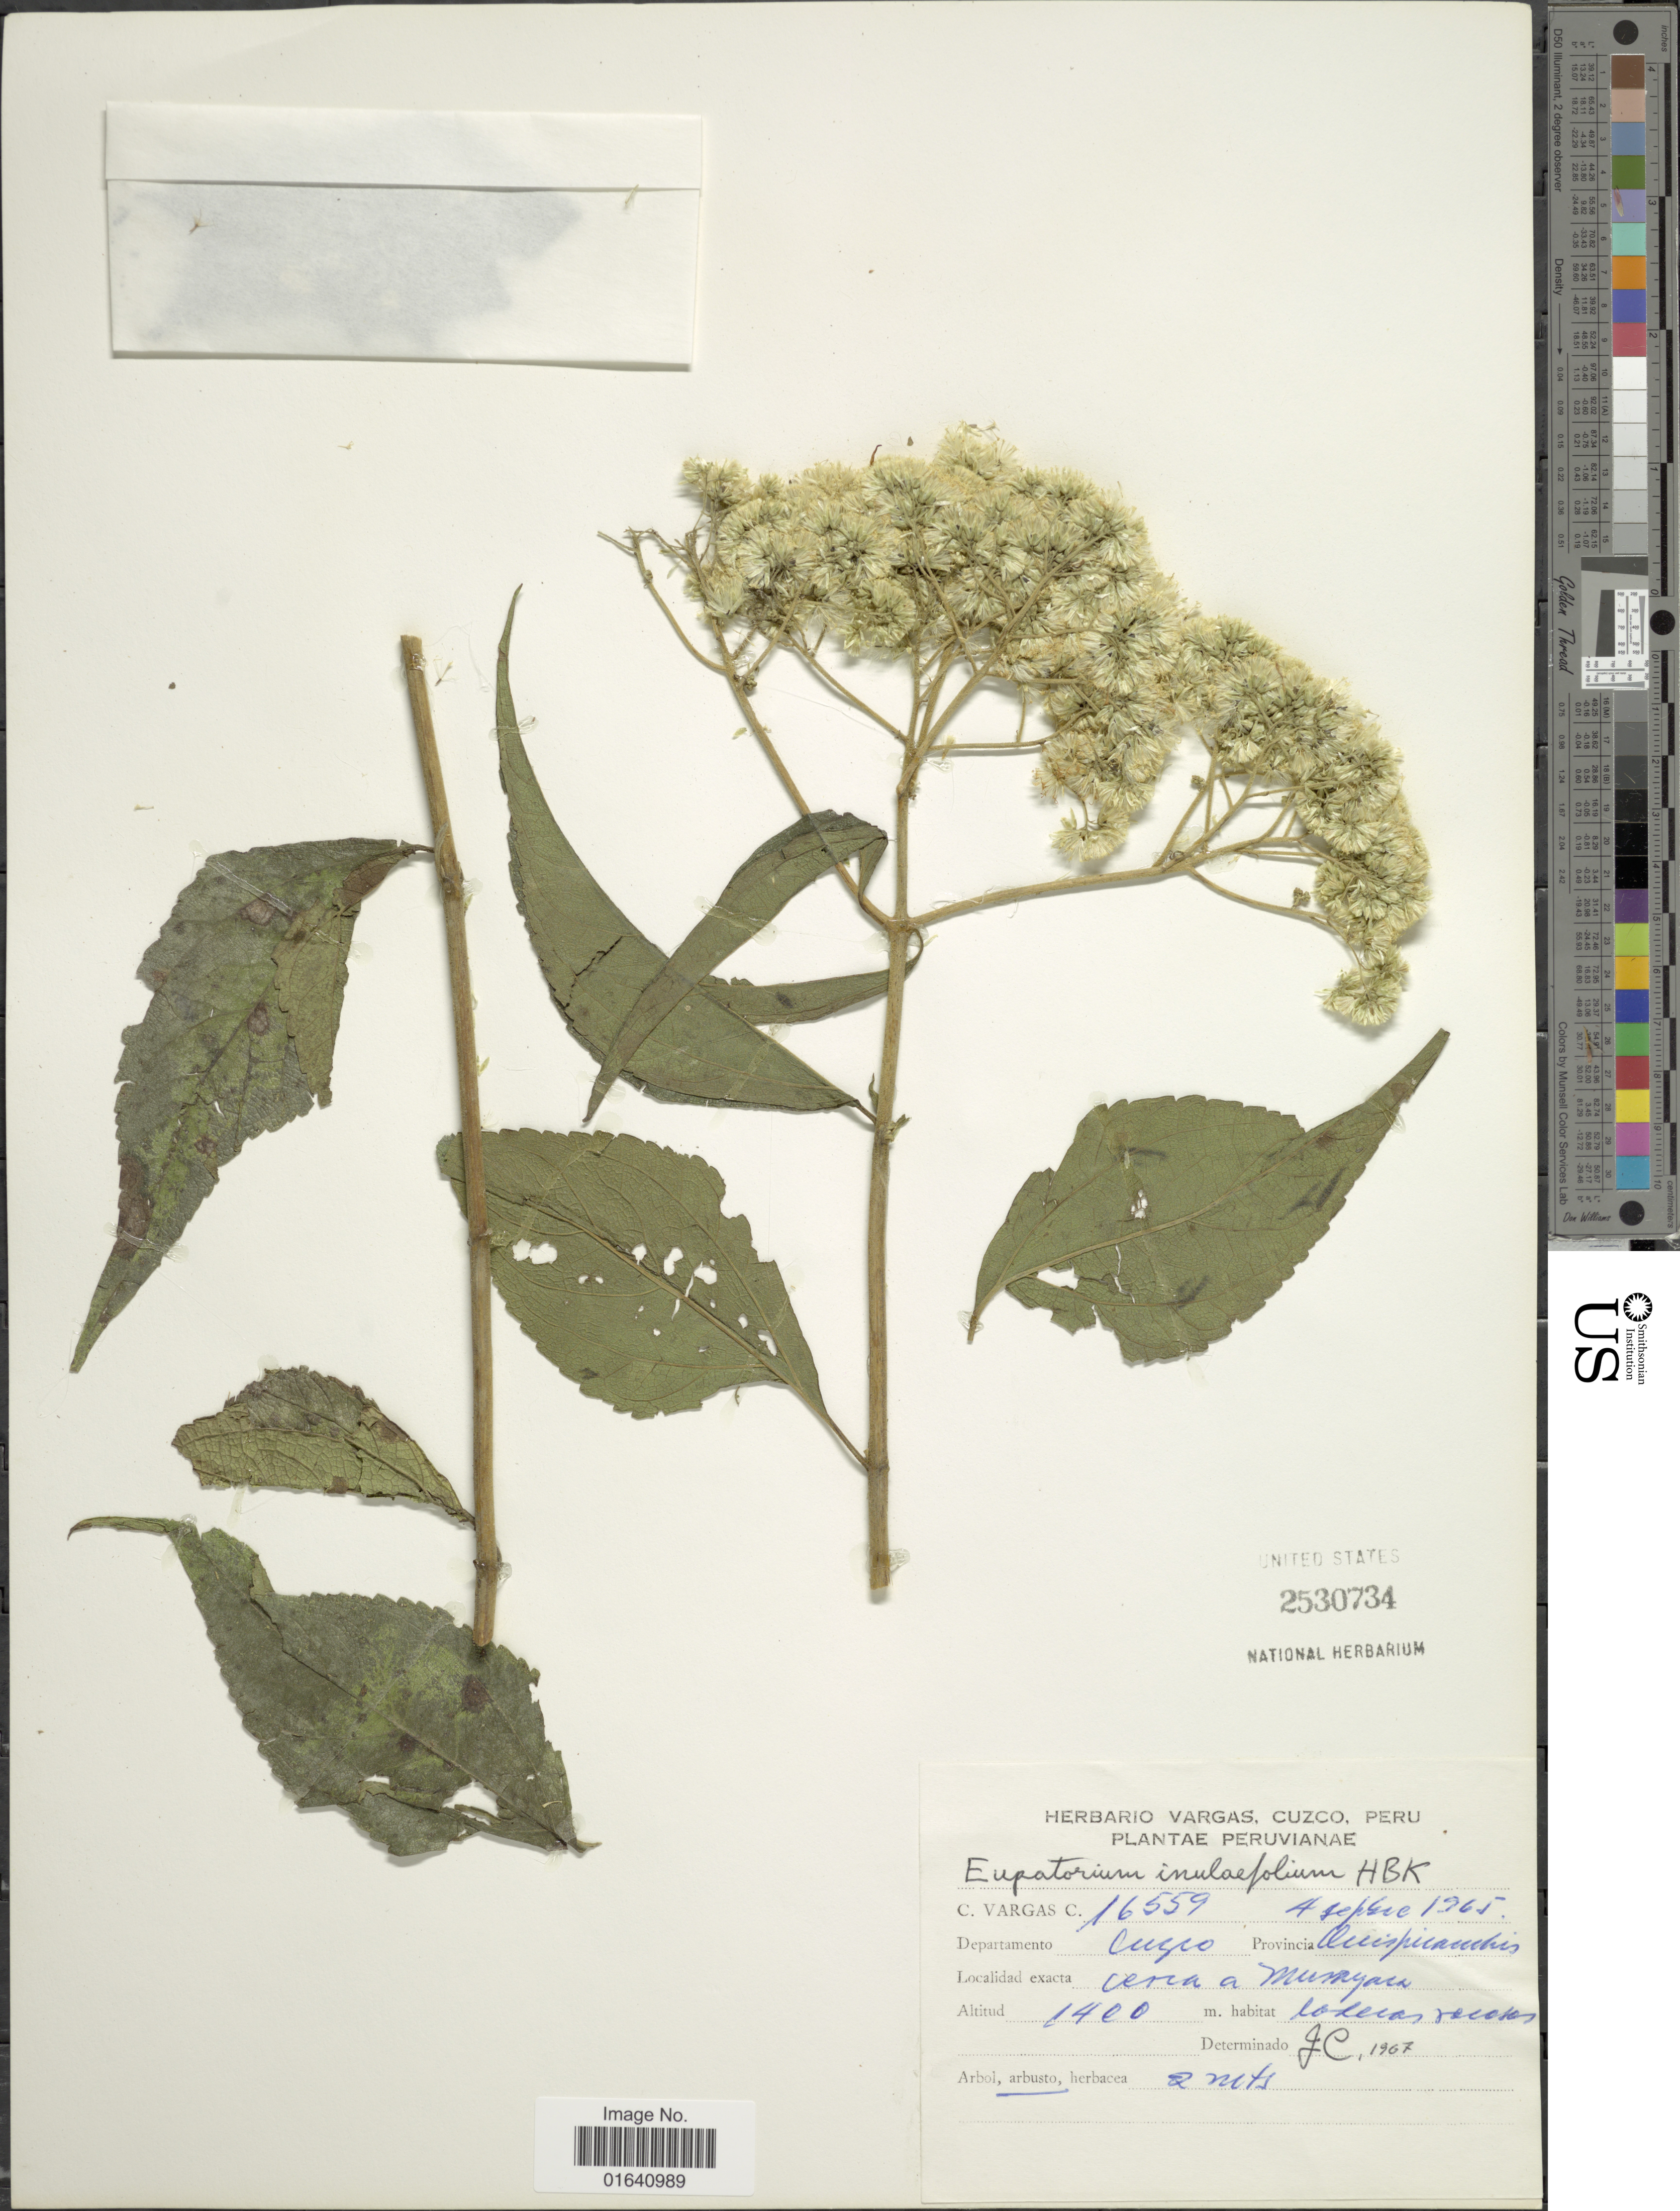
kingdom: Plantae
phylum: Tracheophyta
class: Magnoliopsida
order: Asterales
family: Asteraceae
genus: Austroeupatorium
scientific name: Austroeupatorium decemflorum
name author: (DC.) R.M. King & H. Rob.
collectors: C. Vargas Calderón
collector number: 16559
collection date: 1965-09-04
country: Peru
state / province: Cusco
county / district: Quispicanchis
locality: Departamento Cusco, Provincia Quispianchis, cerca a Murayaca.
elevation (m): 1400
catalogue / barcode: US 2530734